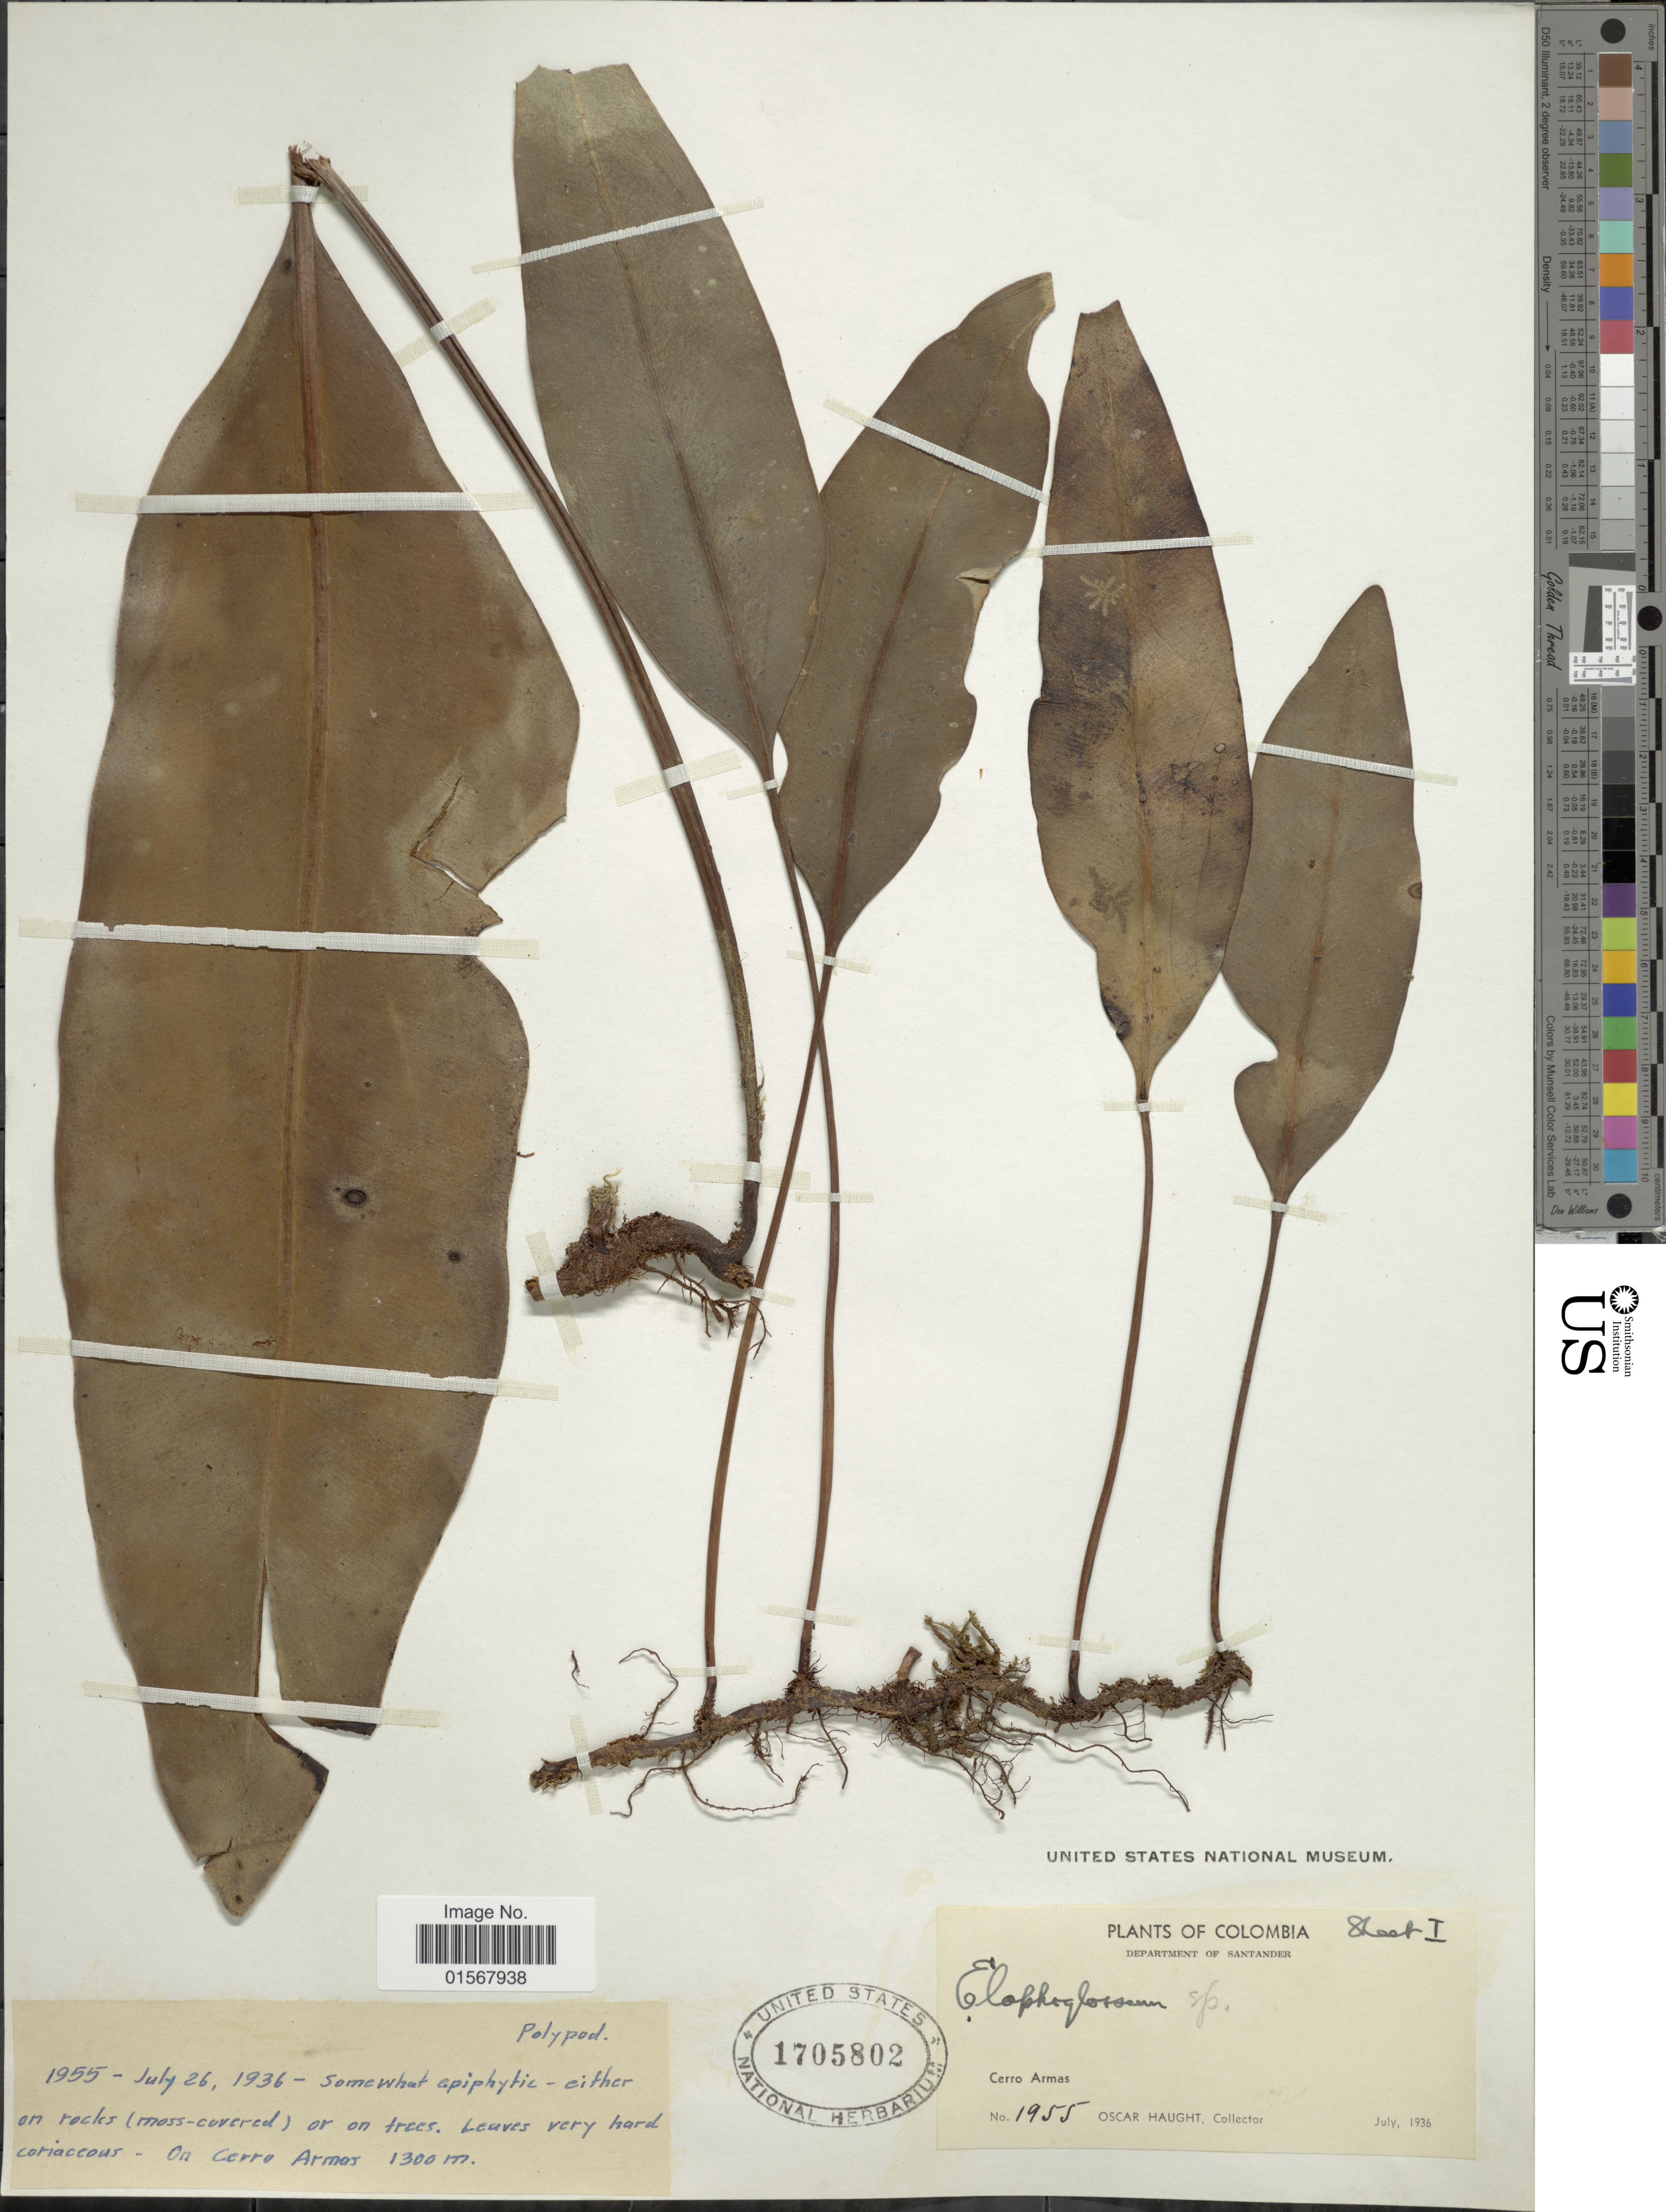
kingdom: Plantae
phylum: Tracheophyta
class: Polypodiopsida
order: Polypodiales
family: Dryopteridaceae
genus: Elaphoglossum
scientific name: Elaphoglossum sp.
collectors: O. L. Haught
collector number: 1955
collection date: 1936-07-26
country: Colombia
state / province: Santander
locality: Department of Santander, Cerro Armas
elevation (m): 1300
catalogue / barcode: US 1705802